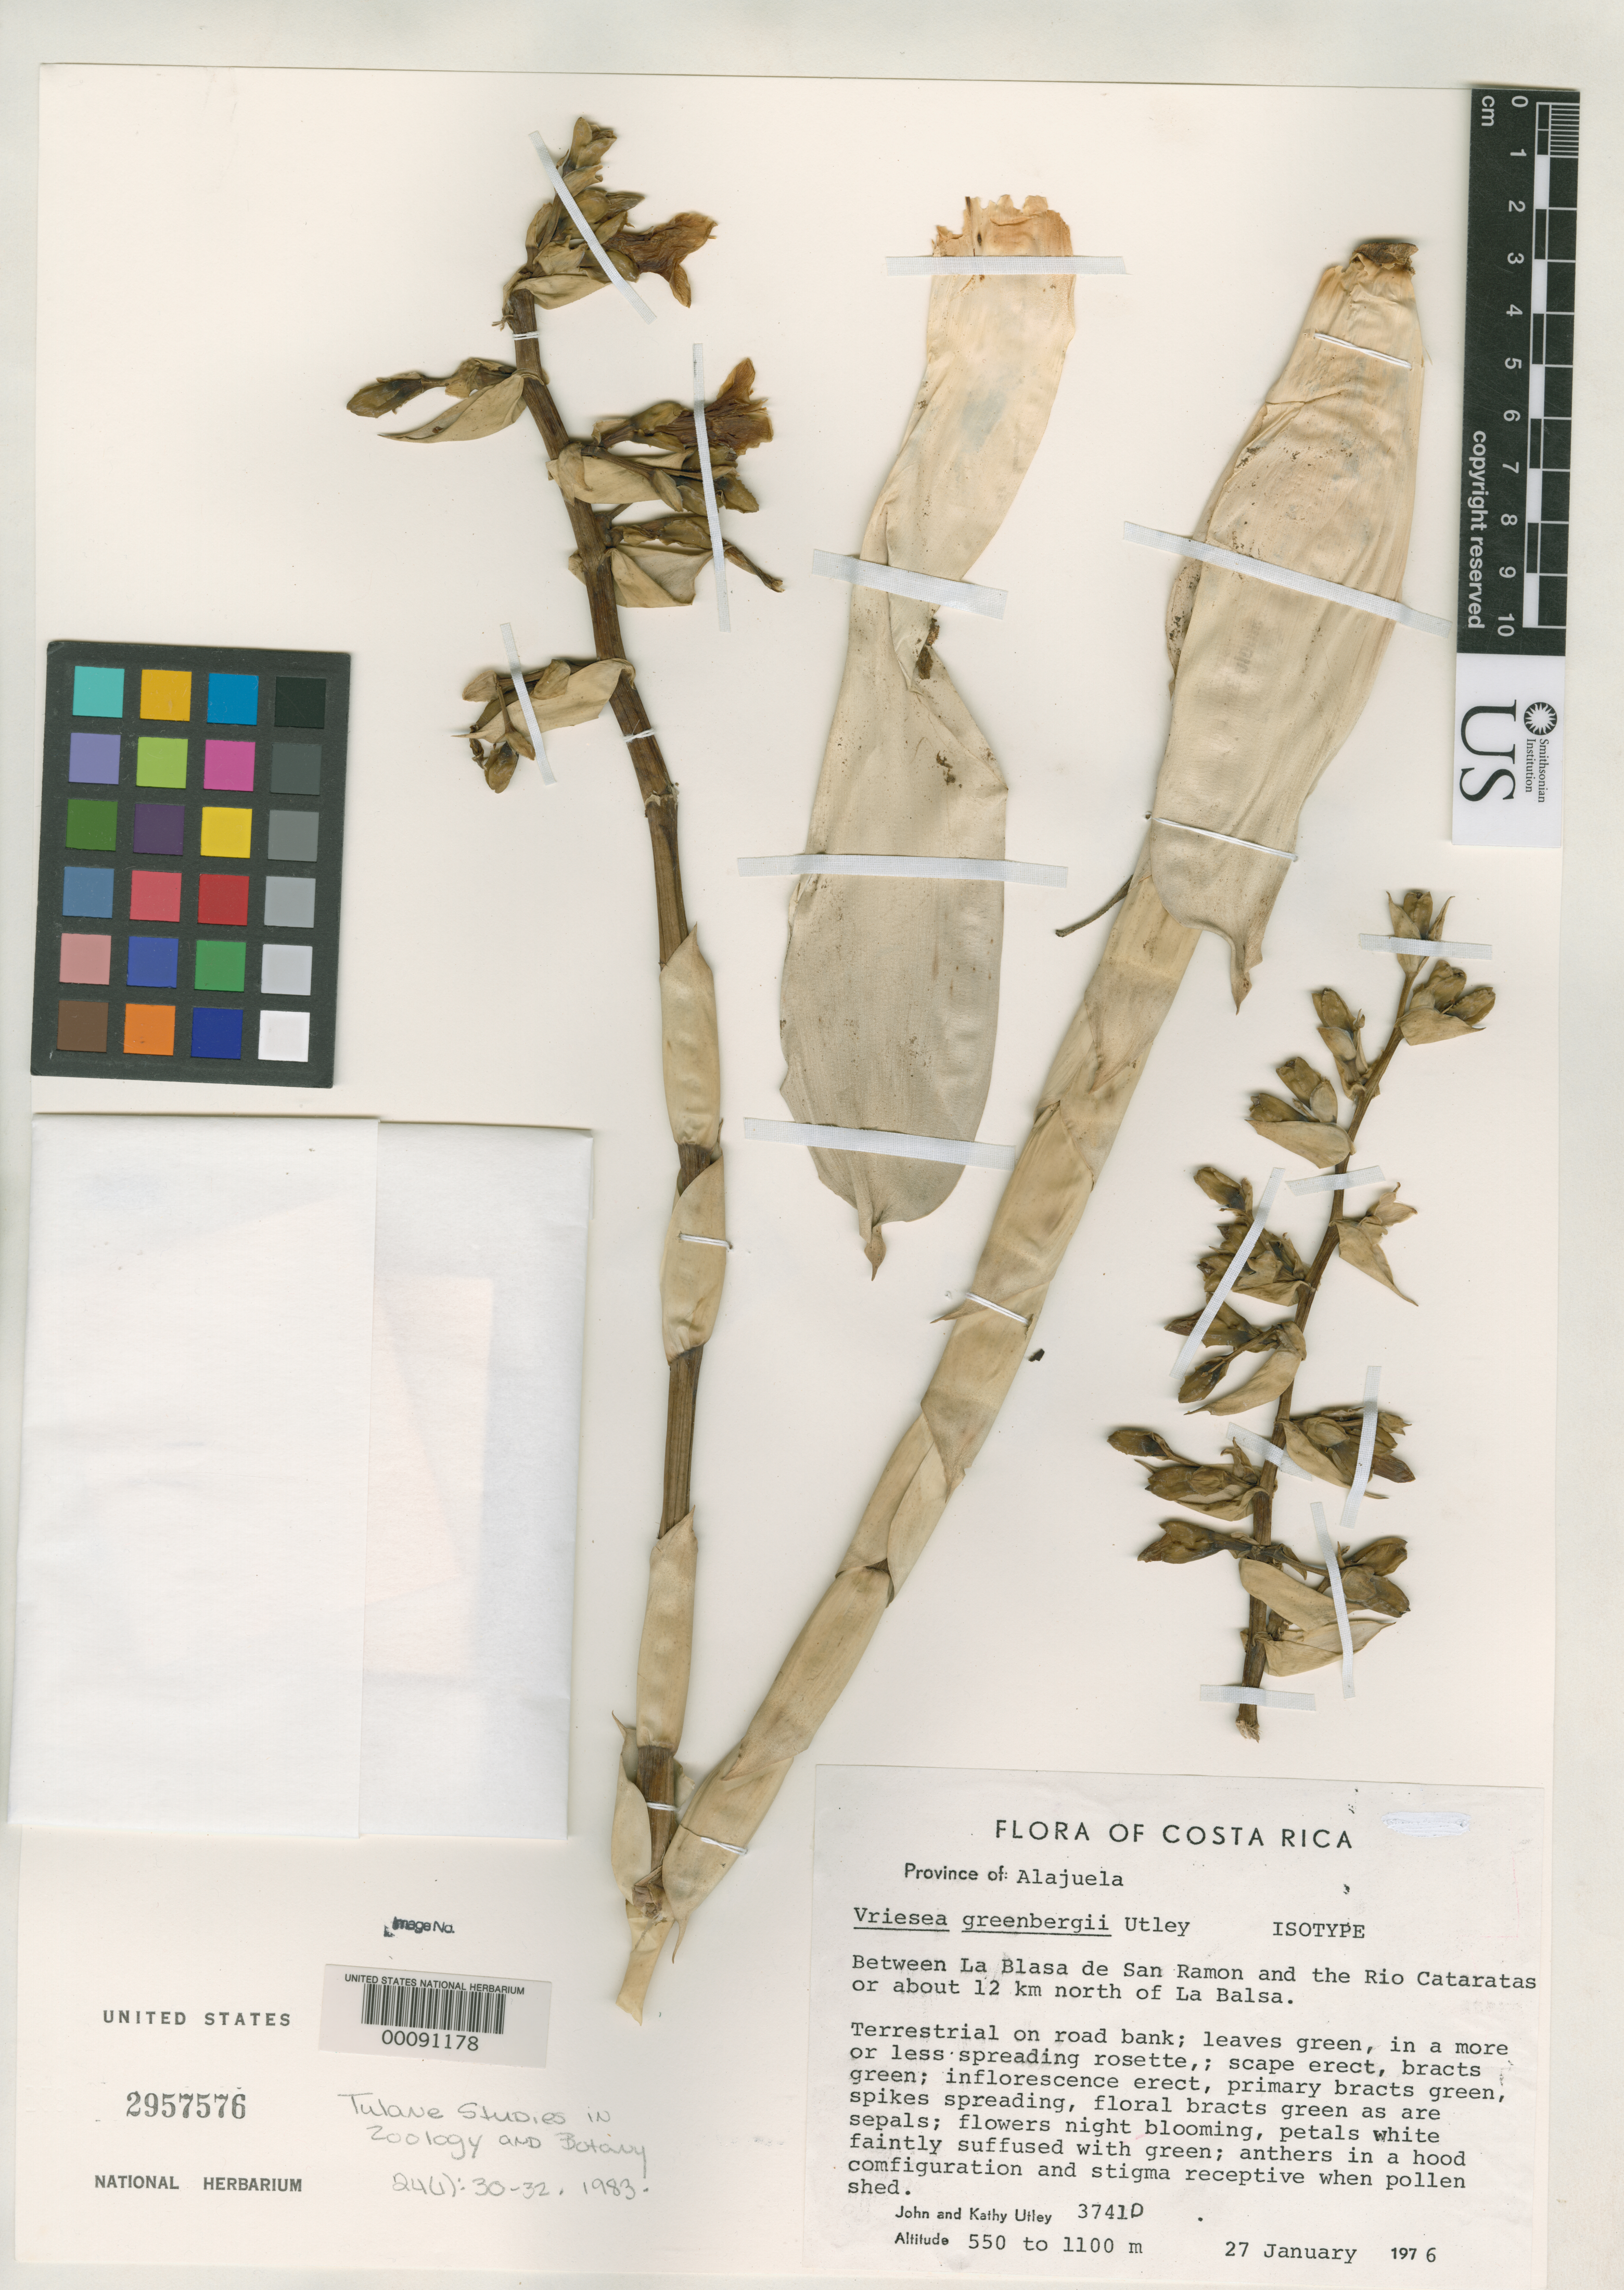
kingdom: Plantae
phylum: Tracheophyta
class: Liliopsida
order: Poales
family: Bromeliaceae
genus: Vriesea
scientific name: Vriesea greenburgii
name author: Utley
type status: Isotype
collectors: J. F. Utley & K. M. Burt-Utley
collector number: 3741 d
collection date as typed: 27 Jan 1976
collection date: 1976-01-27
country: Costa Rica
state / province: Alajuela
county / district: Caledon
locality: Between Lablasa de San Ramon and Rio Cataratas.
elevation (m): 550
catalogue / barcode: US 2957576